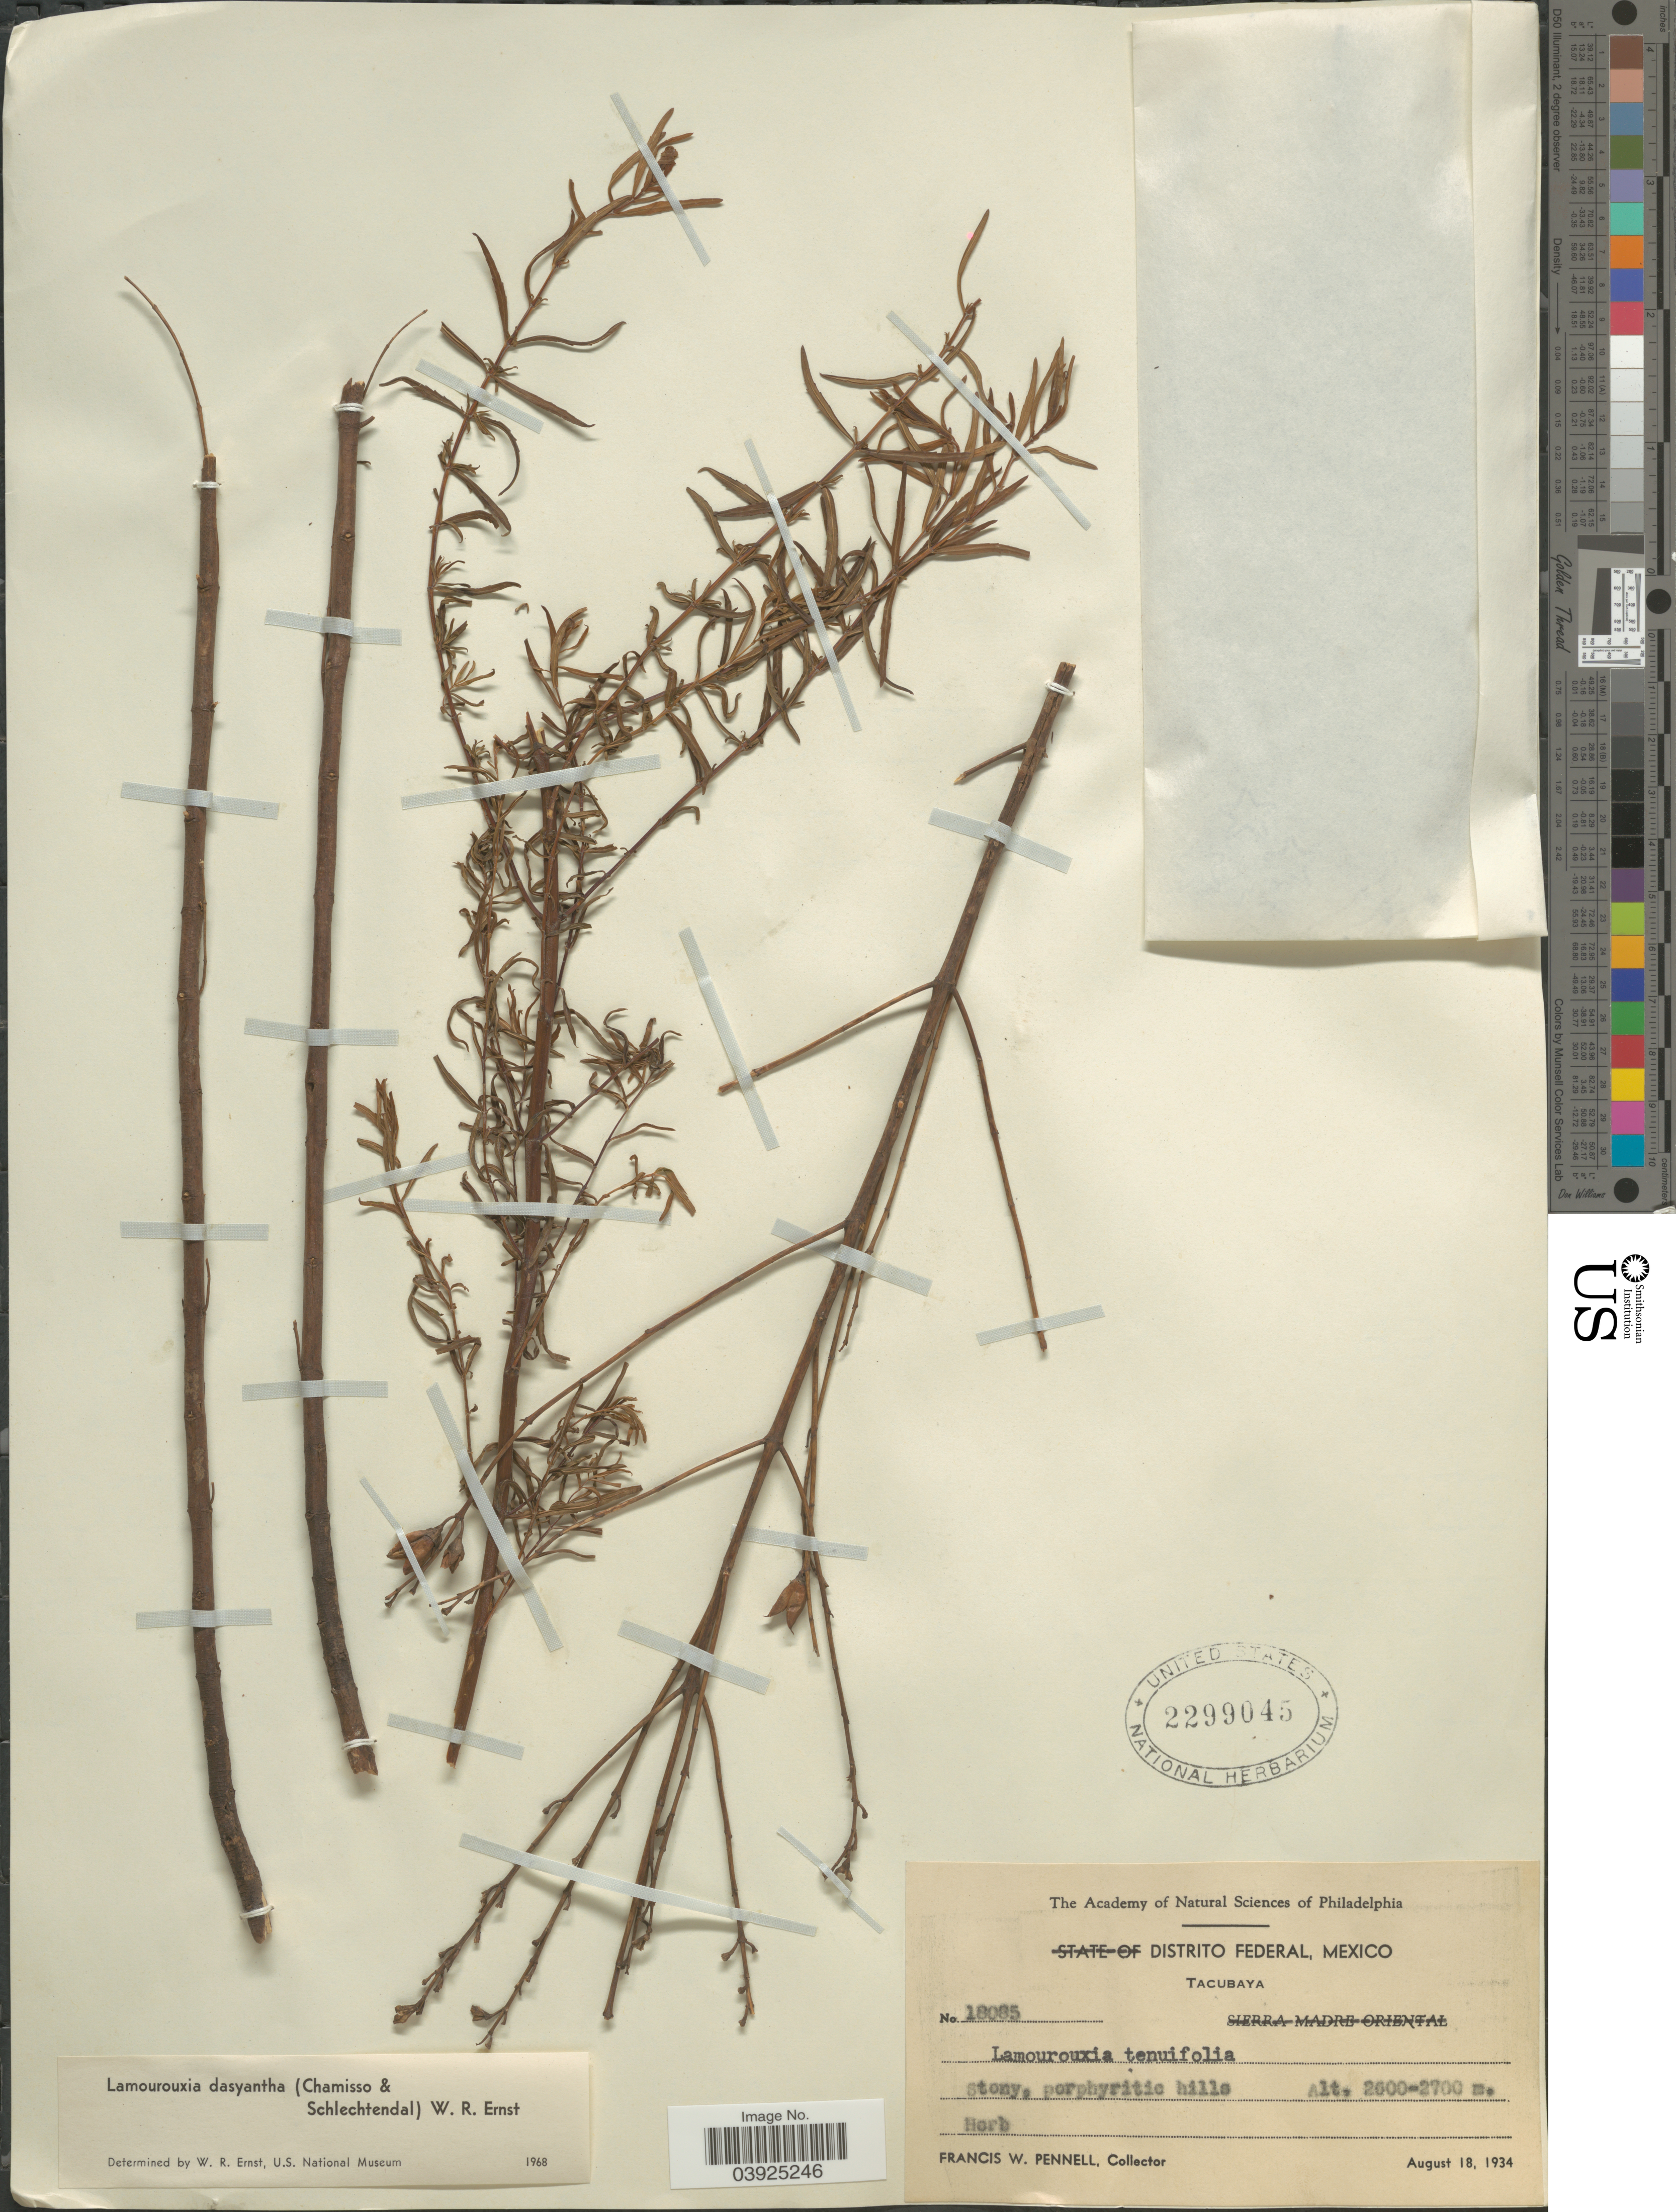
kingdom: Plantae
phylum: Tracheophyta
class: Magnoliopsida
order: Lamiales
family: Orobanchaceae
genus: Lamourouxia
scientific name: Lamourouxia dasyantha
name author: (Cham. & Schltdl.) W.R. Ernst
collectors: F. W. Pennell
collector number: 18085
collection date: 1934-08-18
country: Mexico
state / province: Distrito Federal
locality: Tacubaya.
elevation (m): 2600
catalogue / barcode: US 2299045